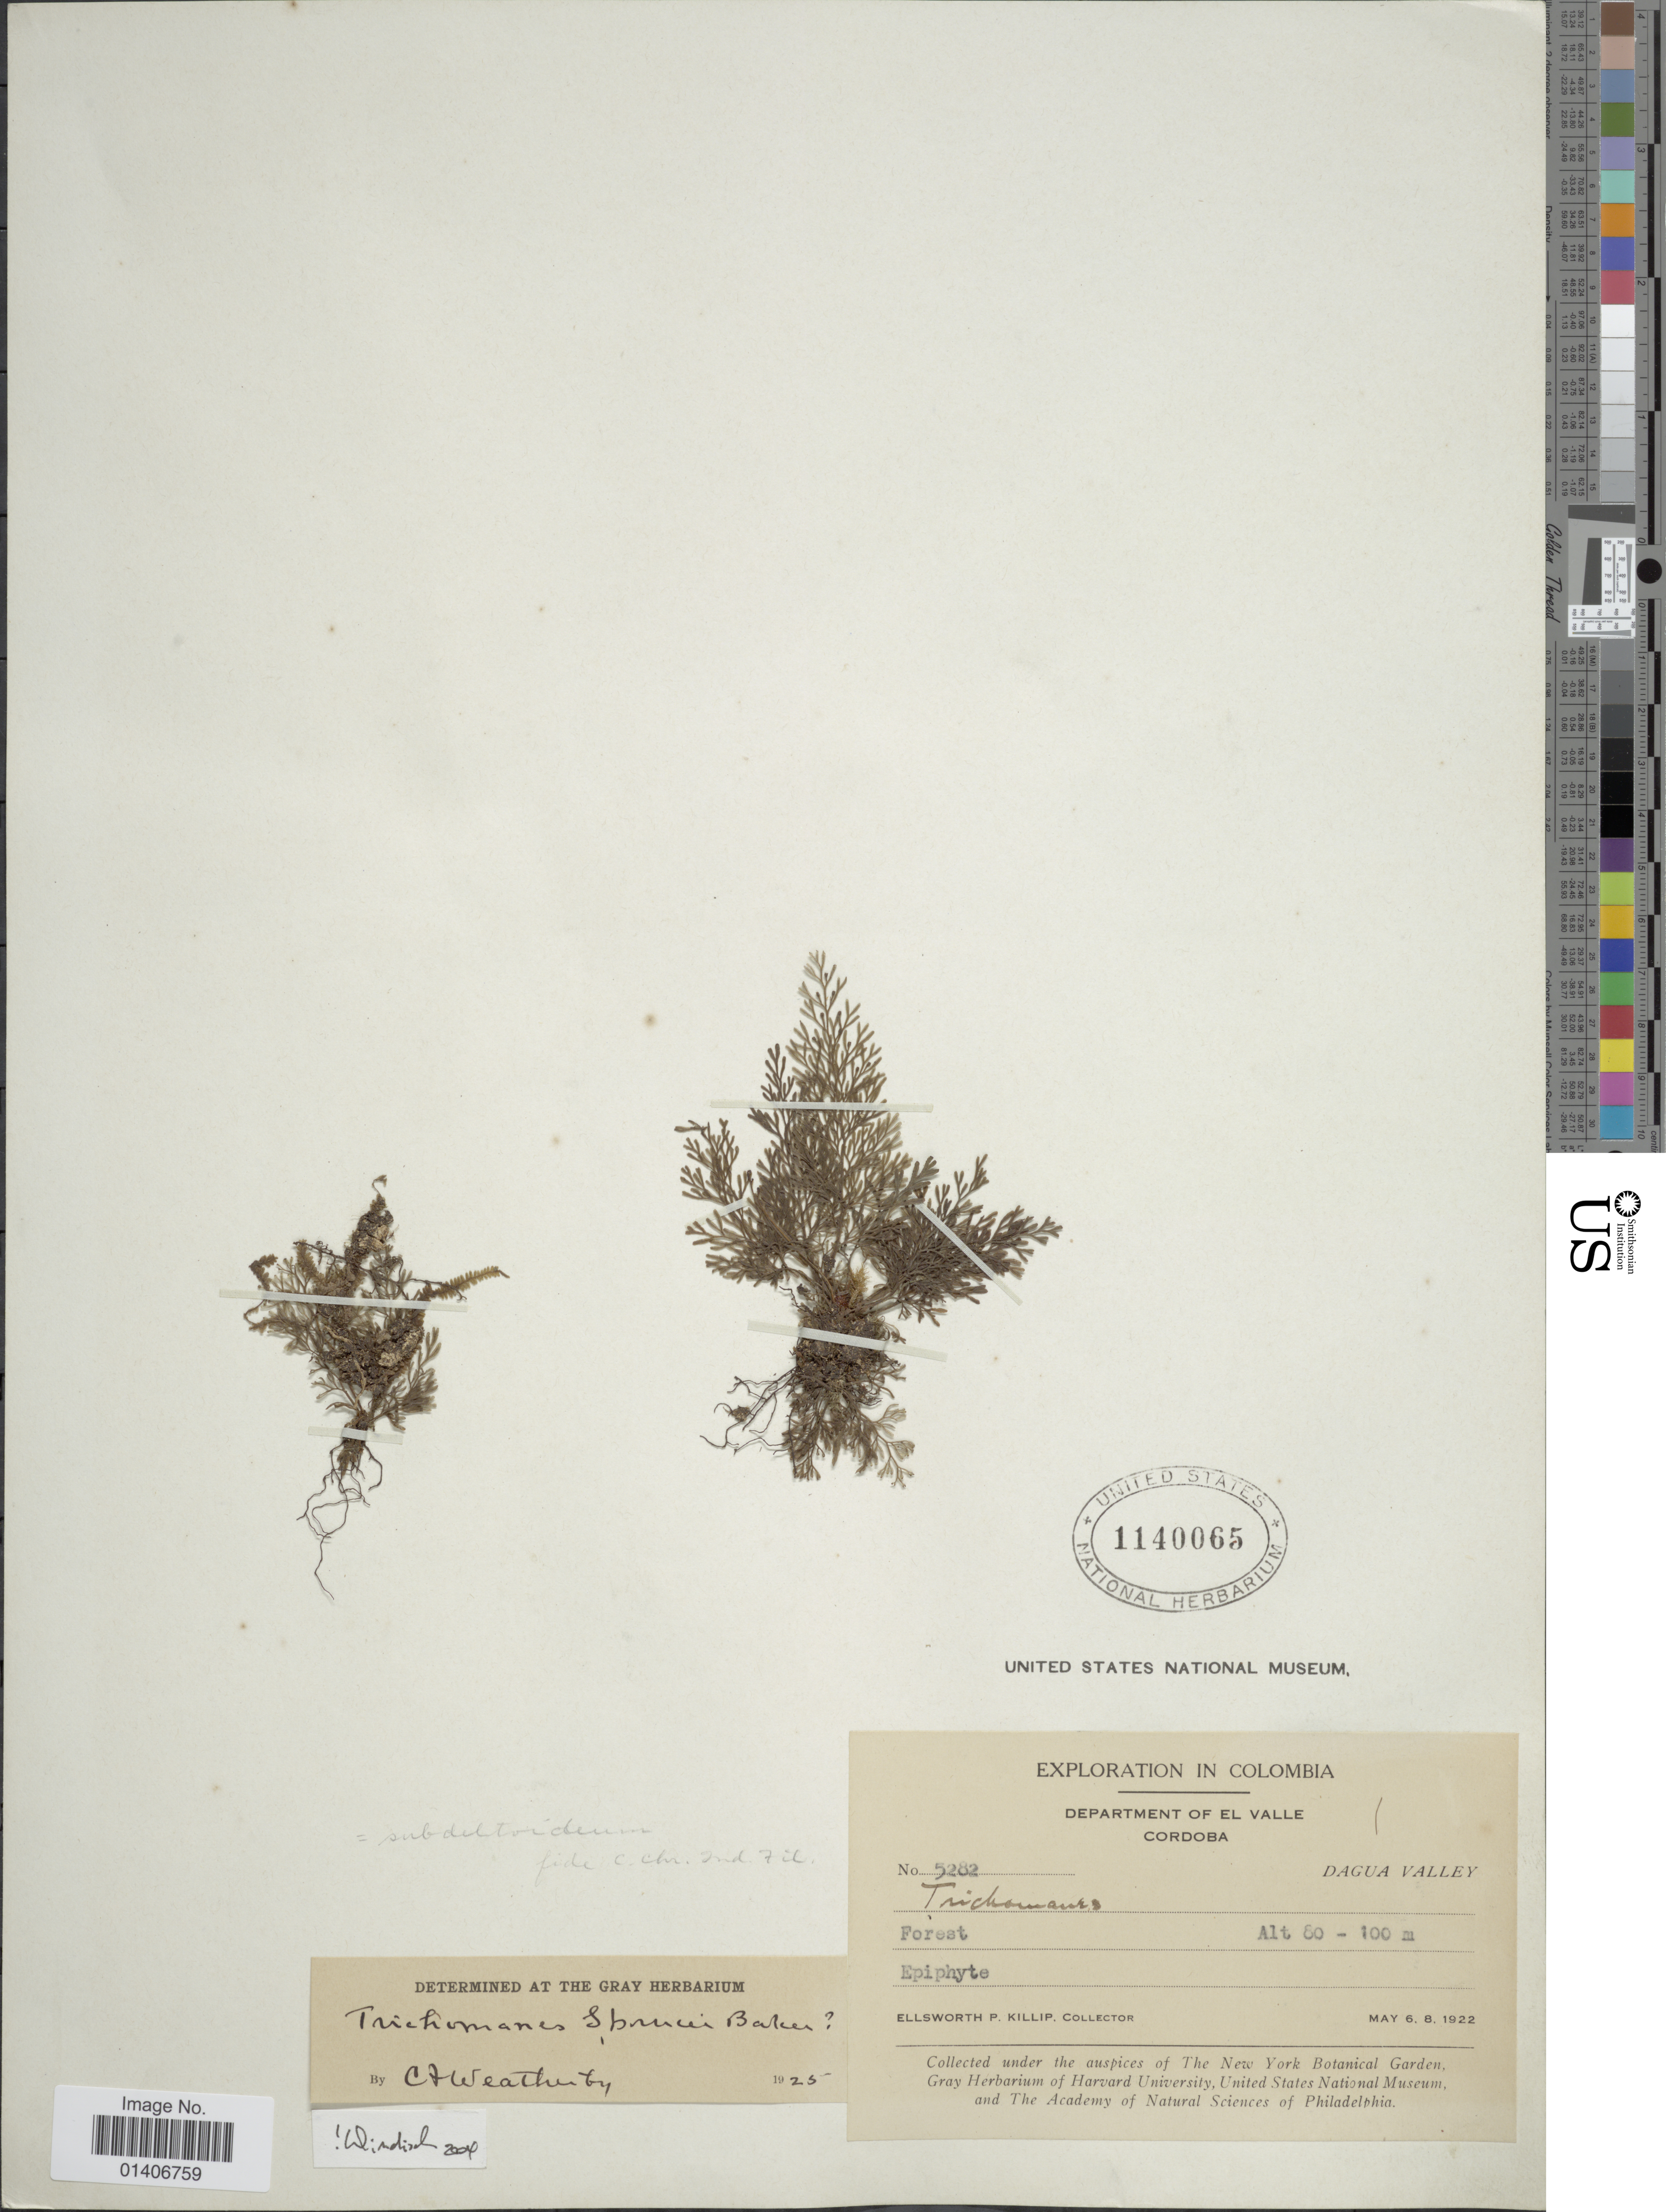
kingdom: Plantae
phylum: Tracheophyta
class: Polypodiopsida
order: Hymenophyllales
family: Hymenophyllaceae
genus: Abrodictyum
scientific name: Abrodictyum sprucei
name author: (Baker) Ebihara & Dubuisson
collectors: E. P. Killip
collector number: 5282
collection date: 1922-05-06/1922-05-08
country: Colombia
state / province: Valle del Cauca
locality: Department of El Valle Cordoba, Dagua Valley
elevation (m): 80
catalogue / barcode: US 1140065